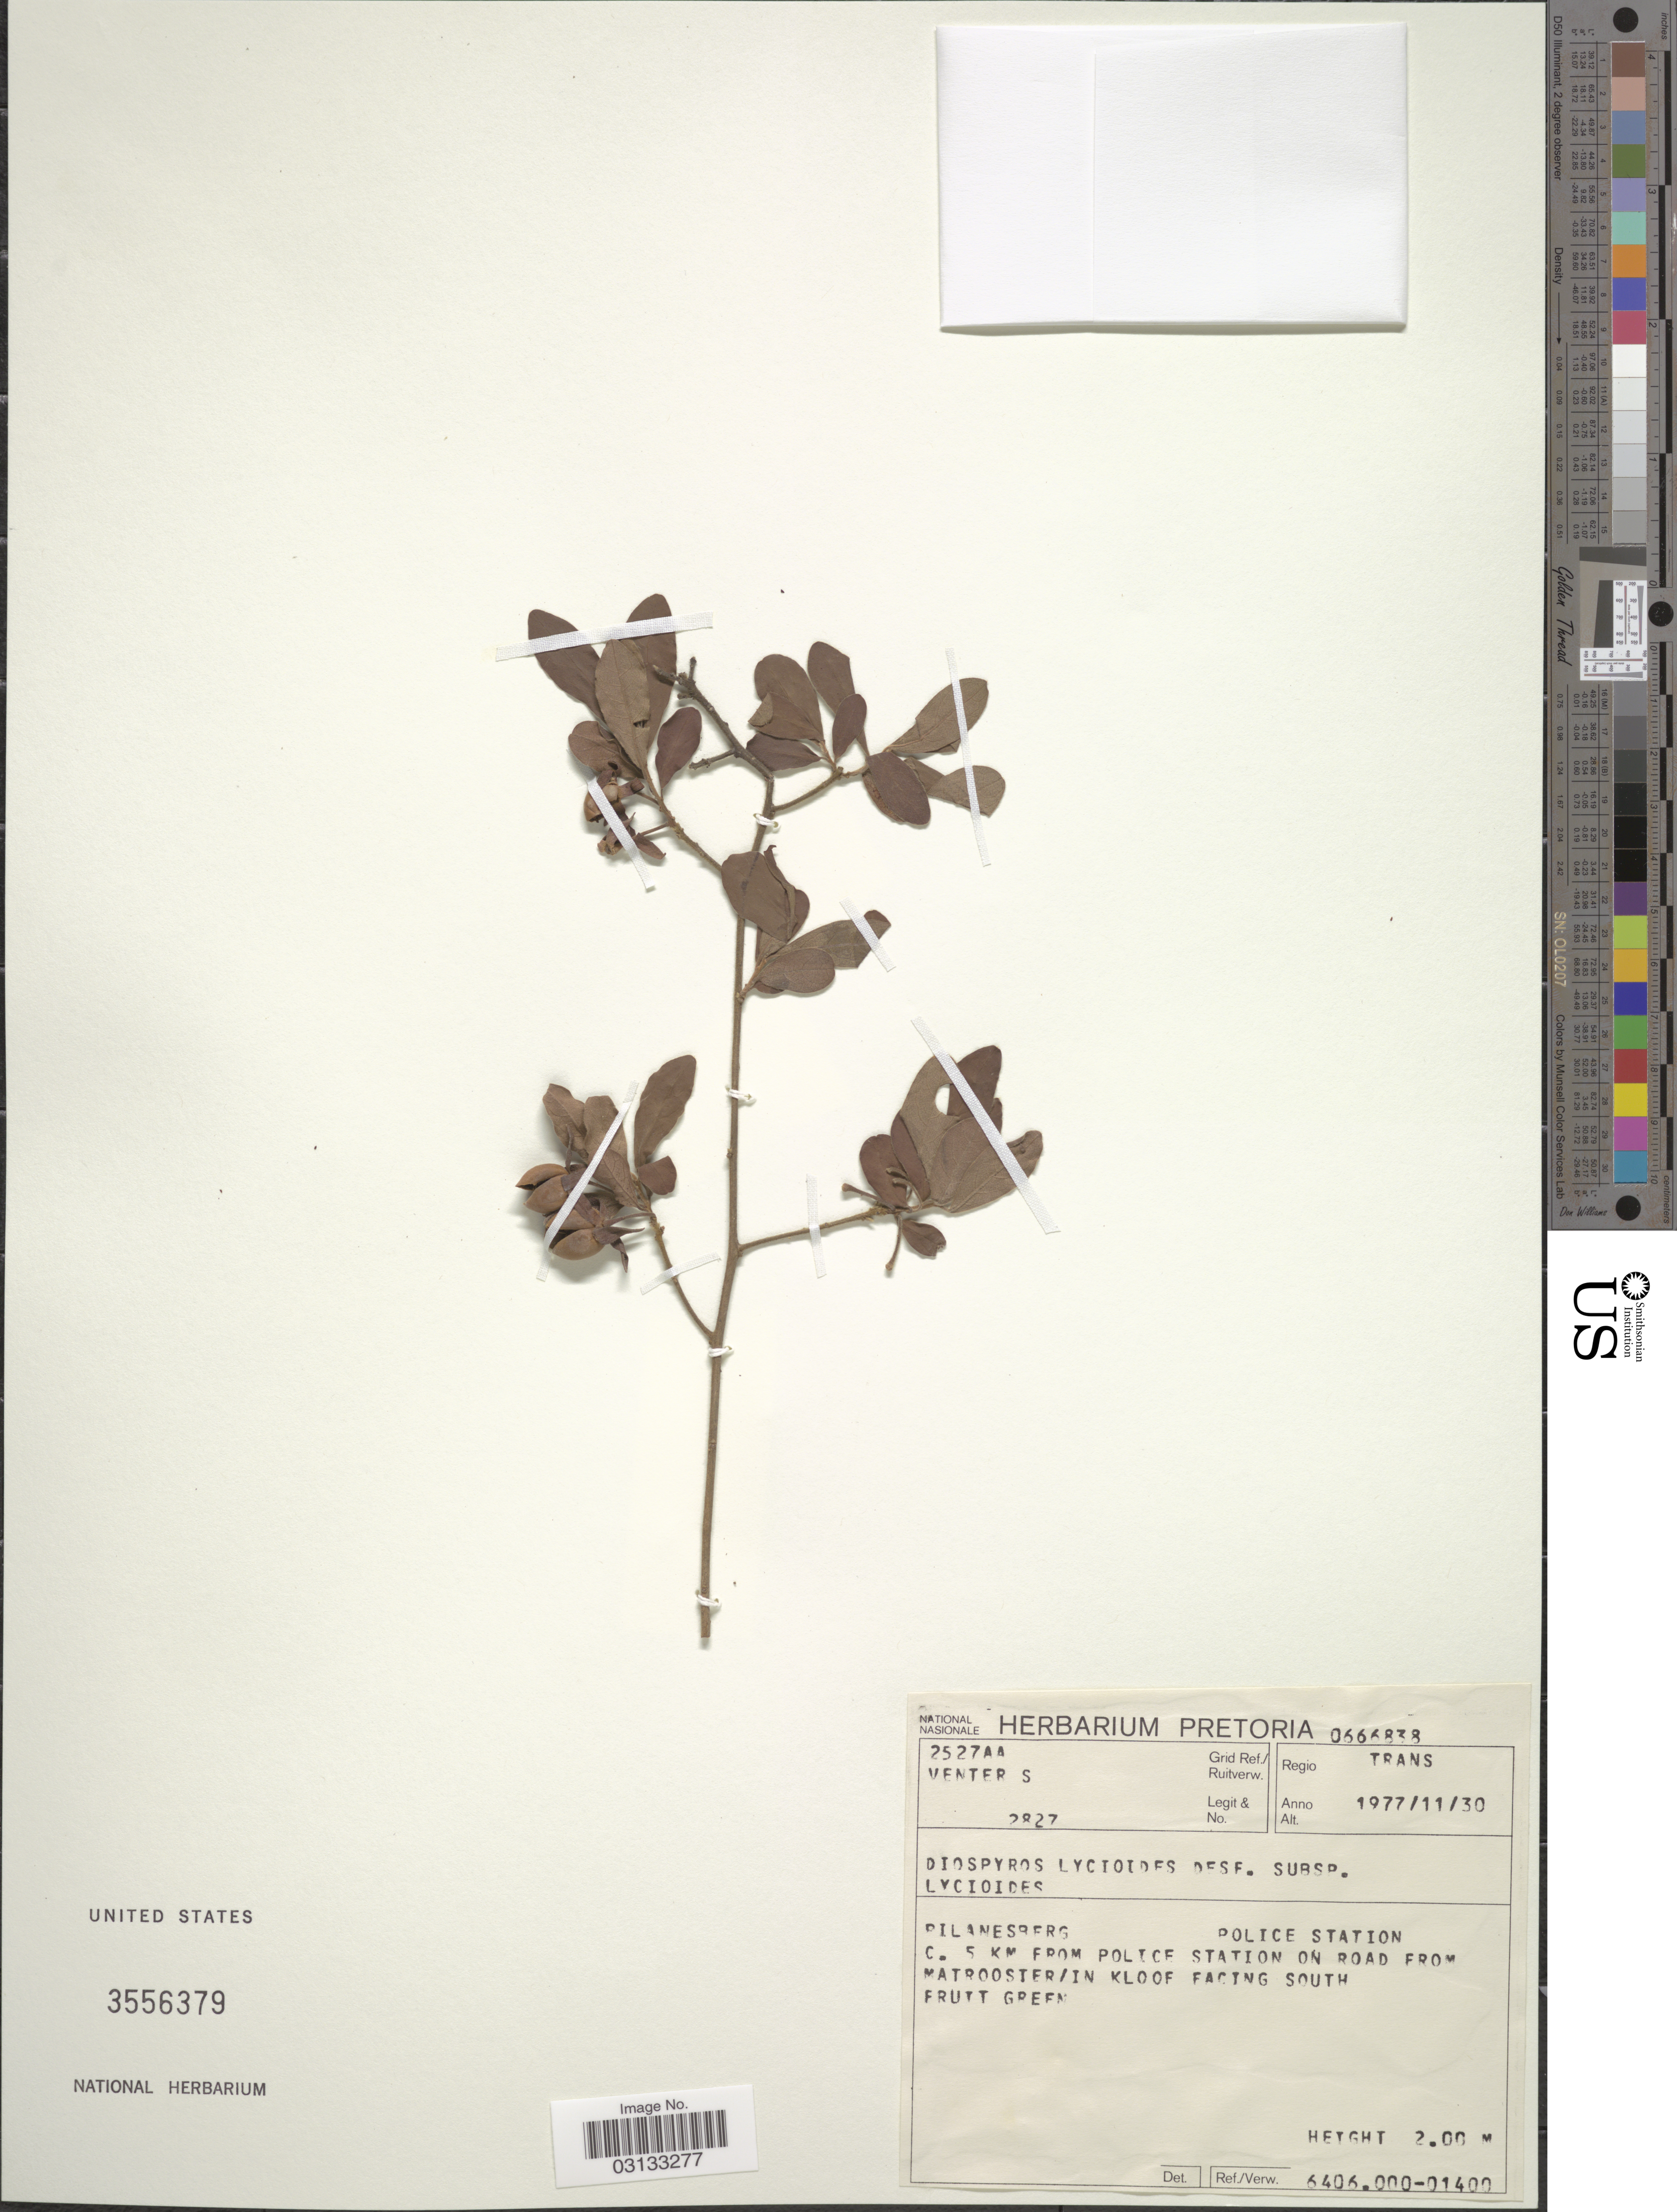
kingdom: Plantae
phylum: Tracheophyta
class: Magnoliopsida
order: Ericales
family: Ebenaceae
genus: Diospyros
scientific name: Diospyros lycioides subsp. lycioides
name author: Desf.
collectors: S. Venter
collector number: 2827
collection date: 1977-11-30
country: South Africa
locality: Grid Ref./Ruitverw. 2527AA, Regio Trans. Pilanesberg, Police Station. C. 5 km from Police Station on road from Matrooster/in Kloof Facing South.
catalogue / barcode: US 3556379